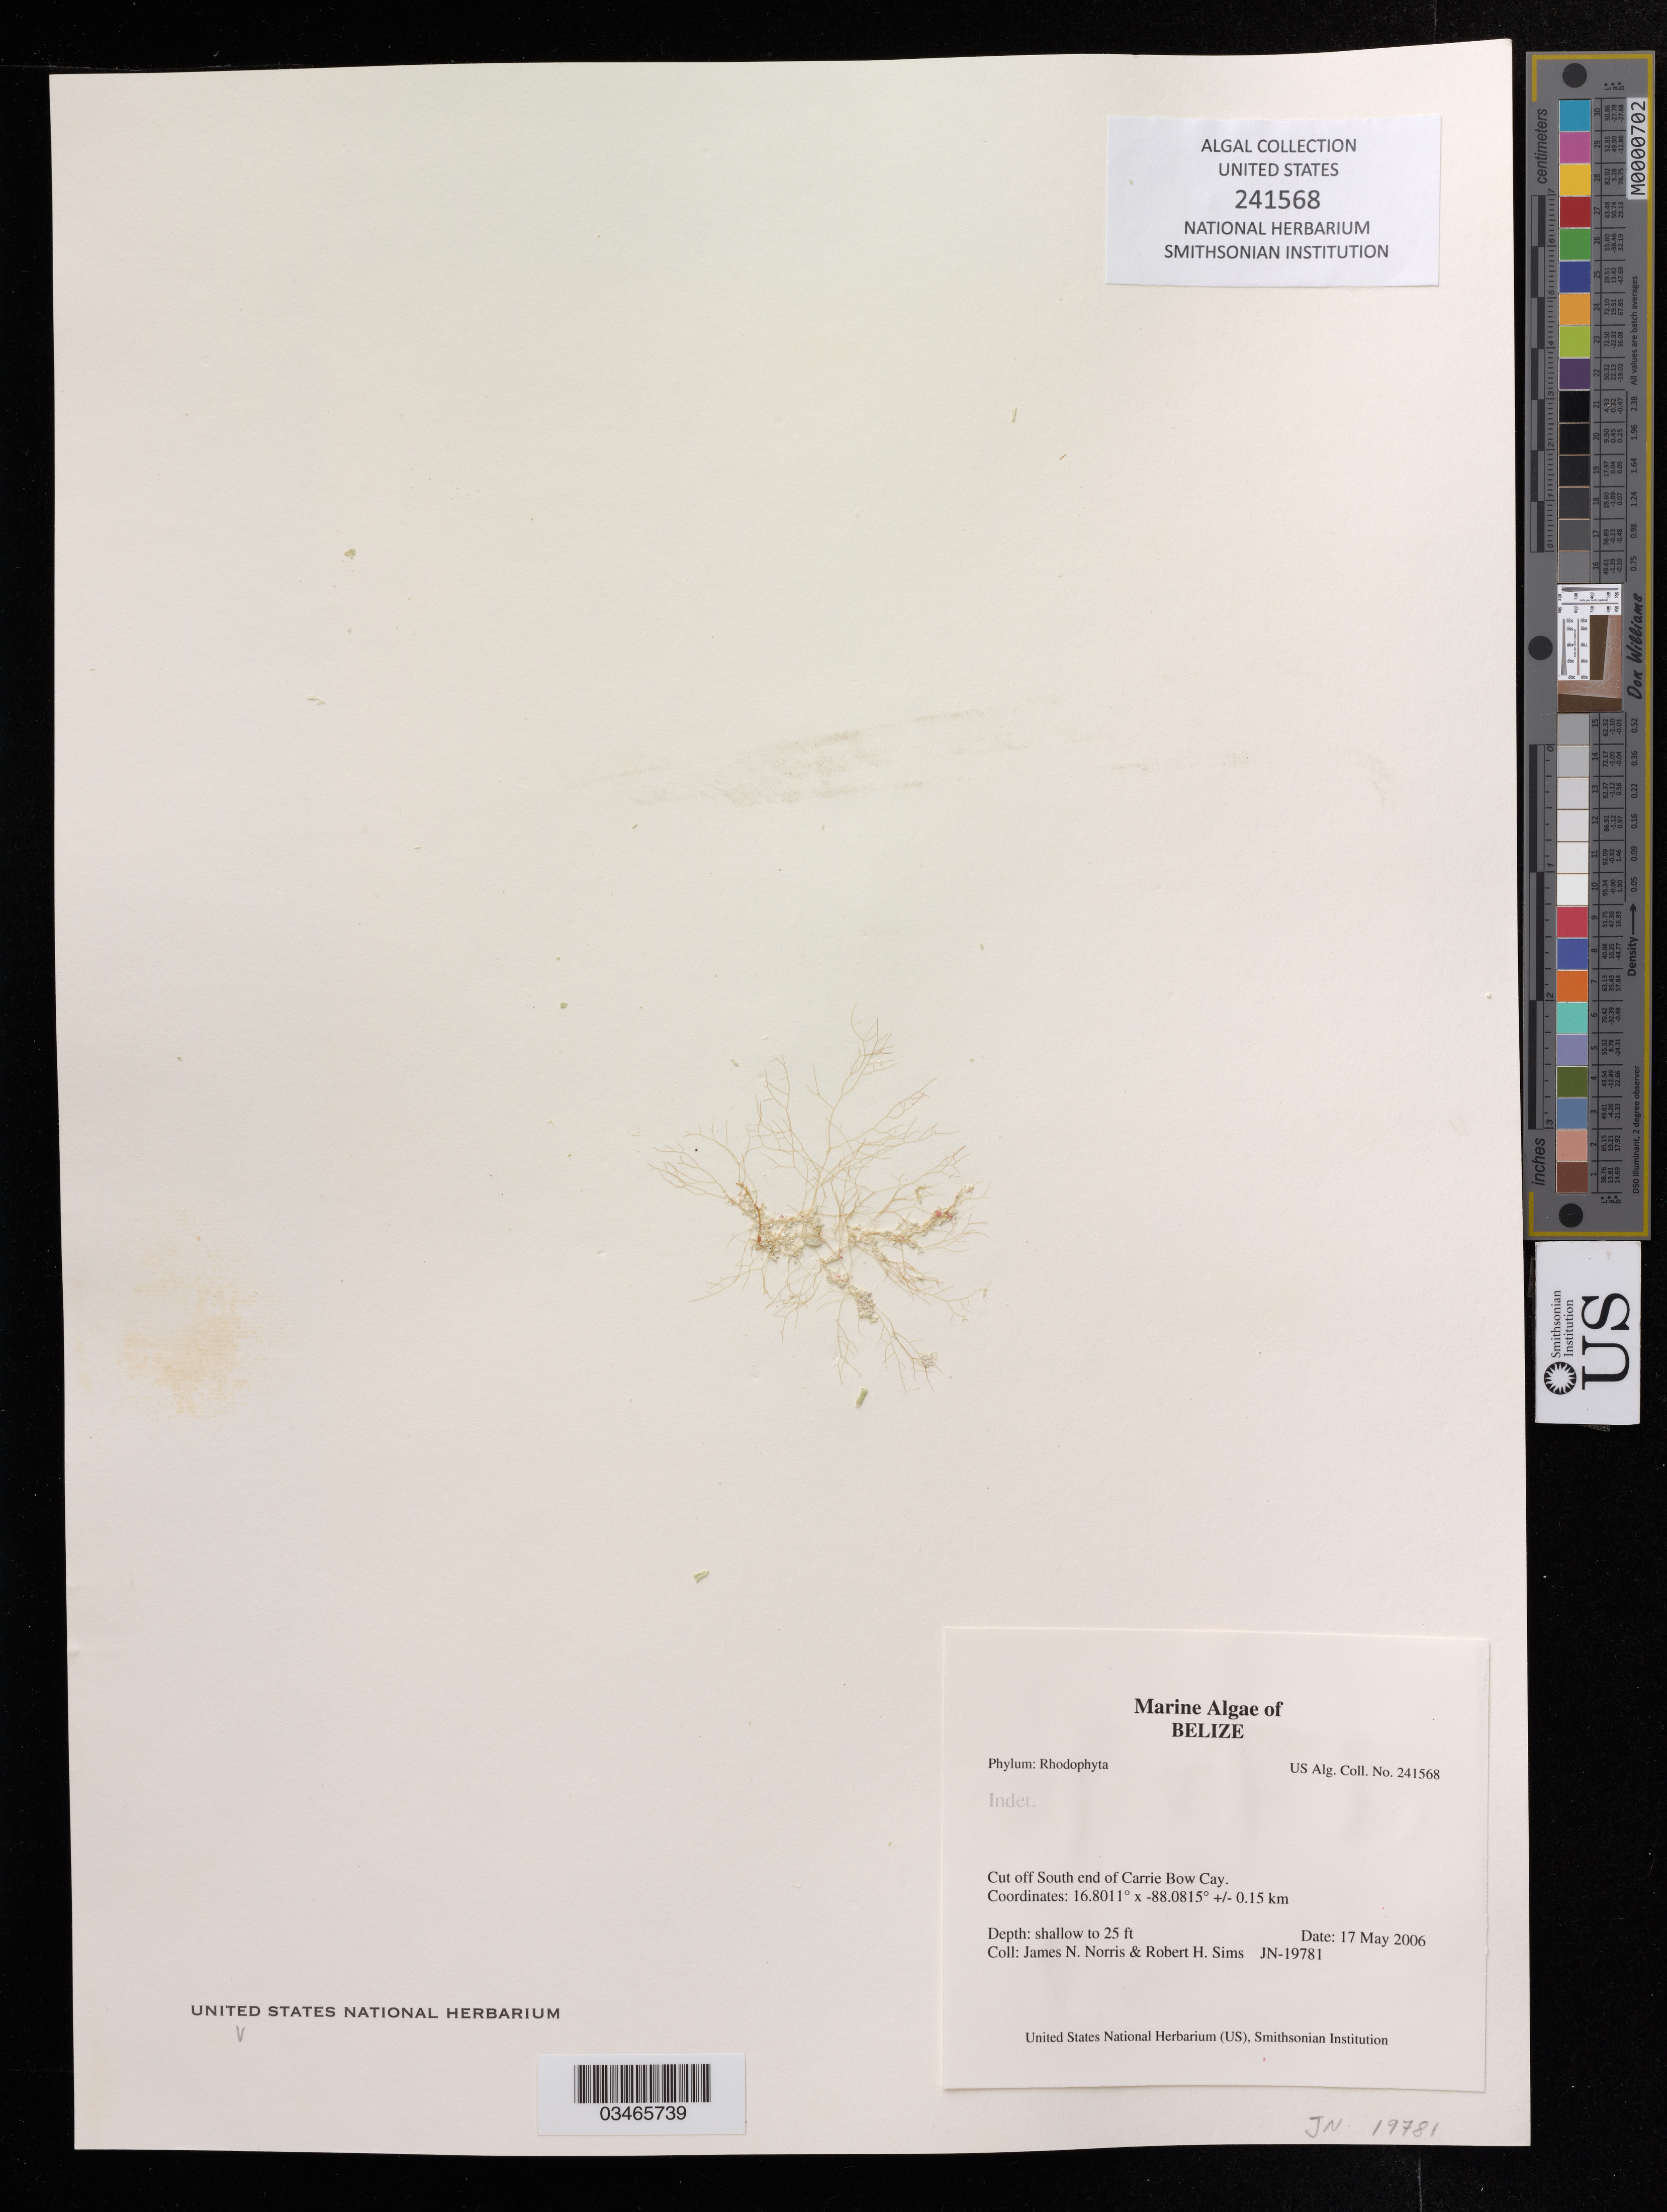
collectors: J. Norris & R. H. Sims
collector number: JN-19781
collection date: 2006-05-17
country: Belize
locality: Cut off South end of Carrie Bow Cay.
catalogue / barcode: US 241568